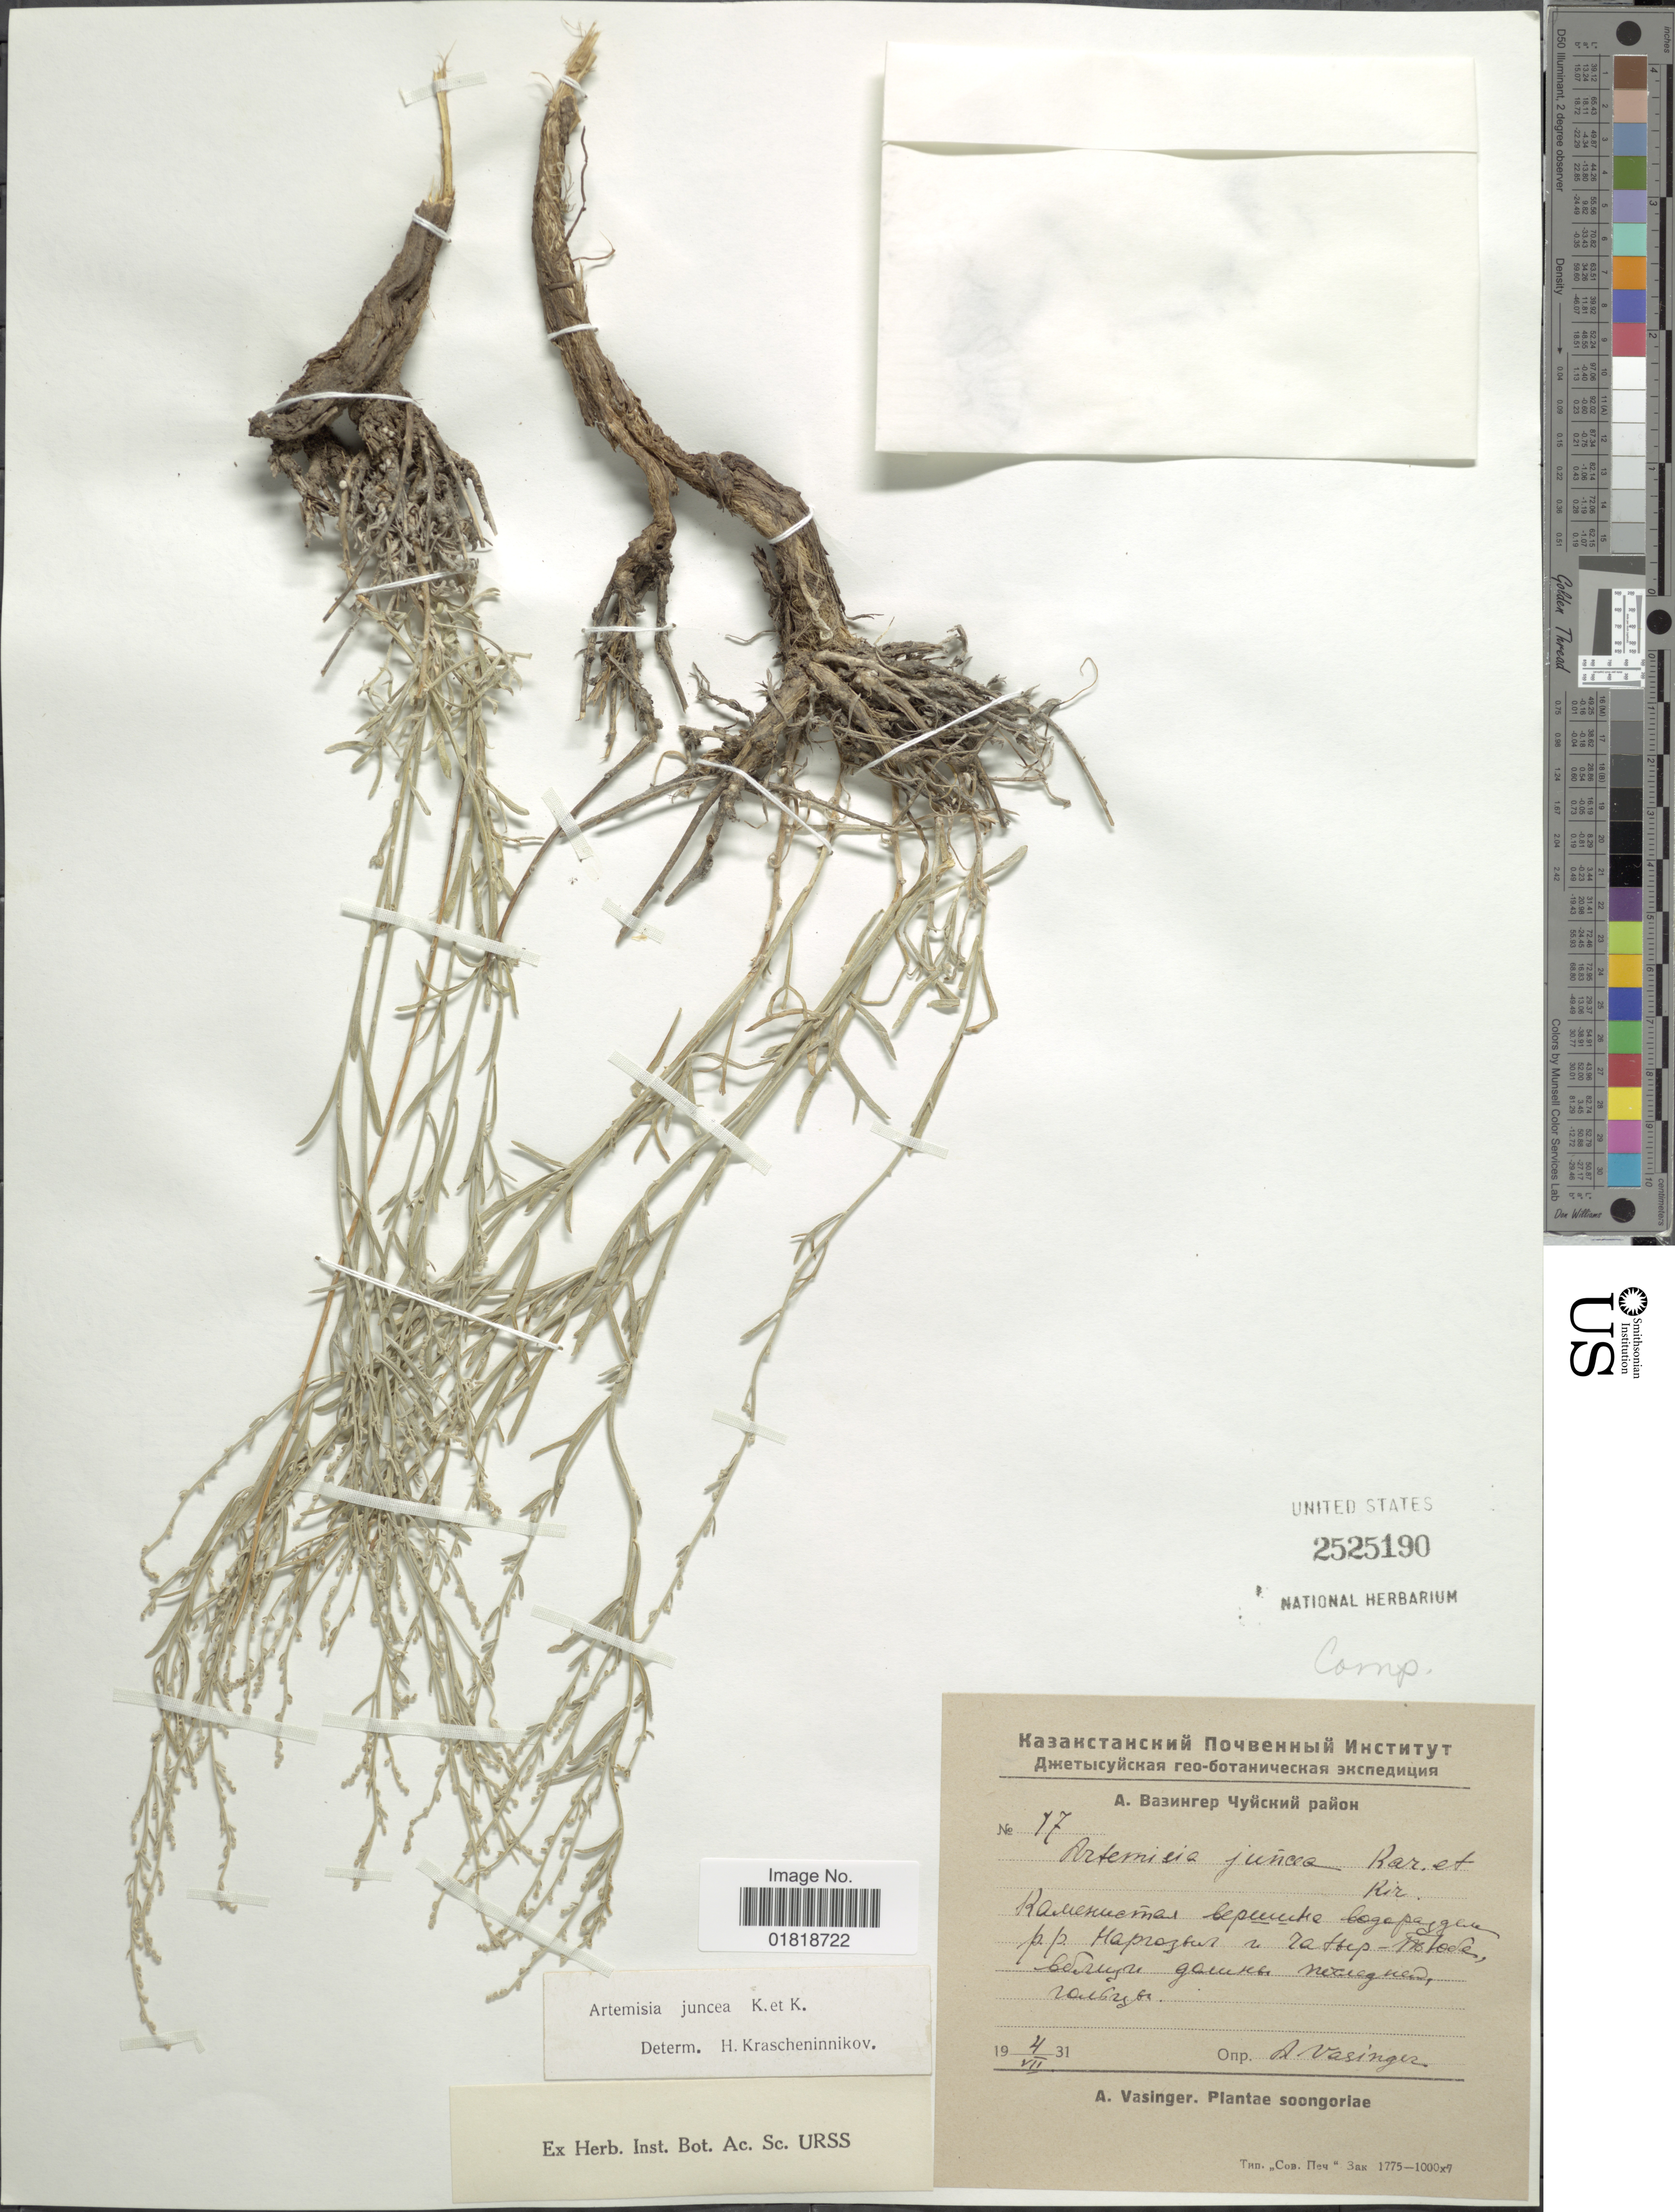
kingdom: Plantae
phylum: Tracheophyta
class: Magnoliopsida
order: Asterales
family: Asteraceae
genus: Artemisia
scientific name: Artemisia juncea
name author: Kar. & Kir.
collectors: A. Vasinger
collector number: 17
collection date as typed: Transcribed d/m/y: 4/7/194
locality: Soongoriae [Foreign script]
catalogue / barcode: US 2525190